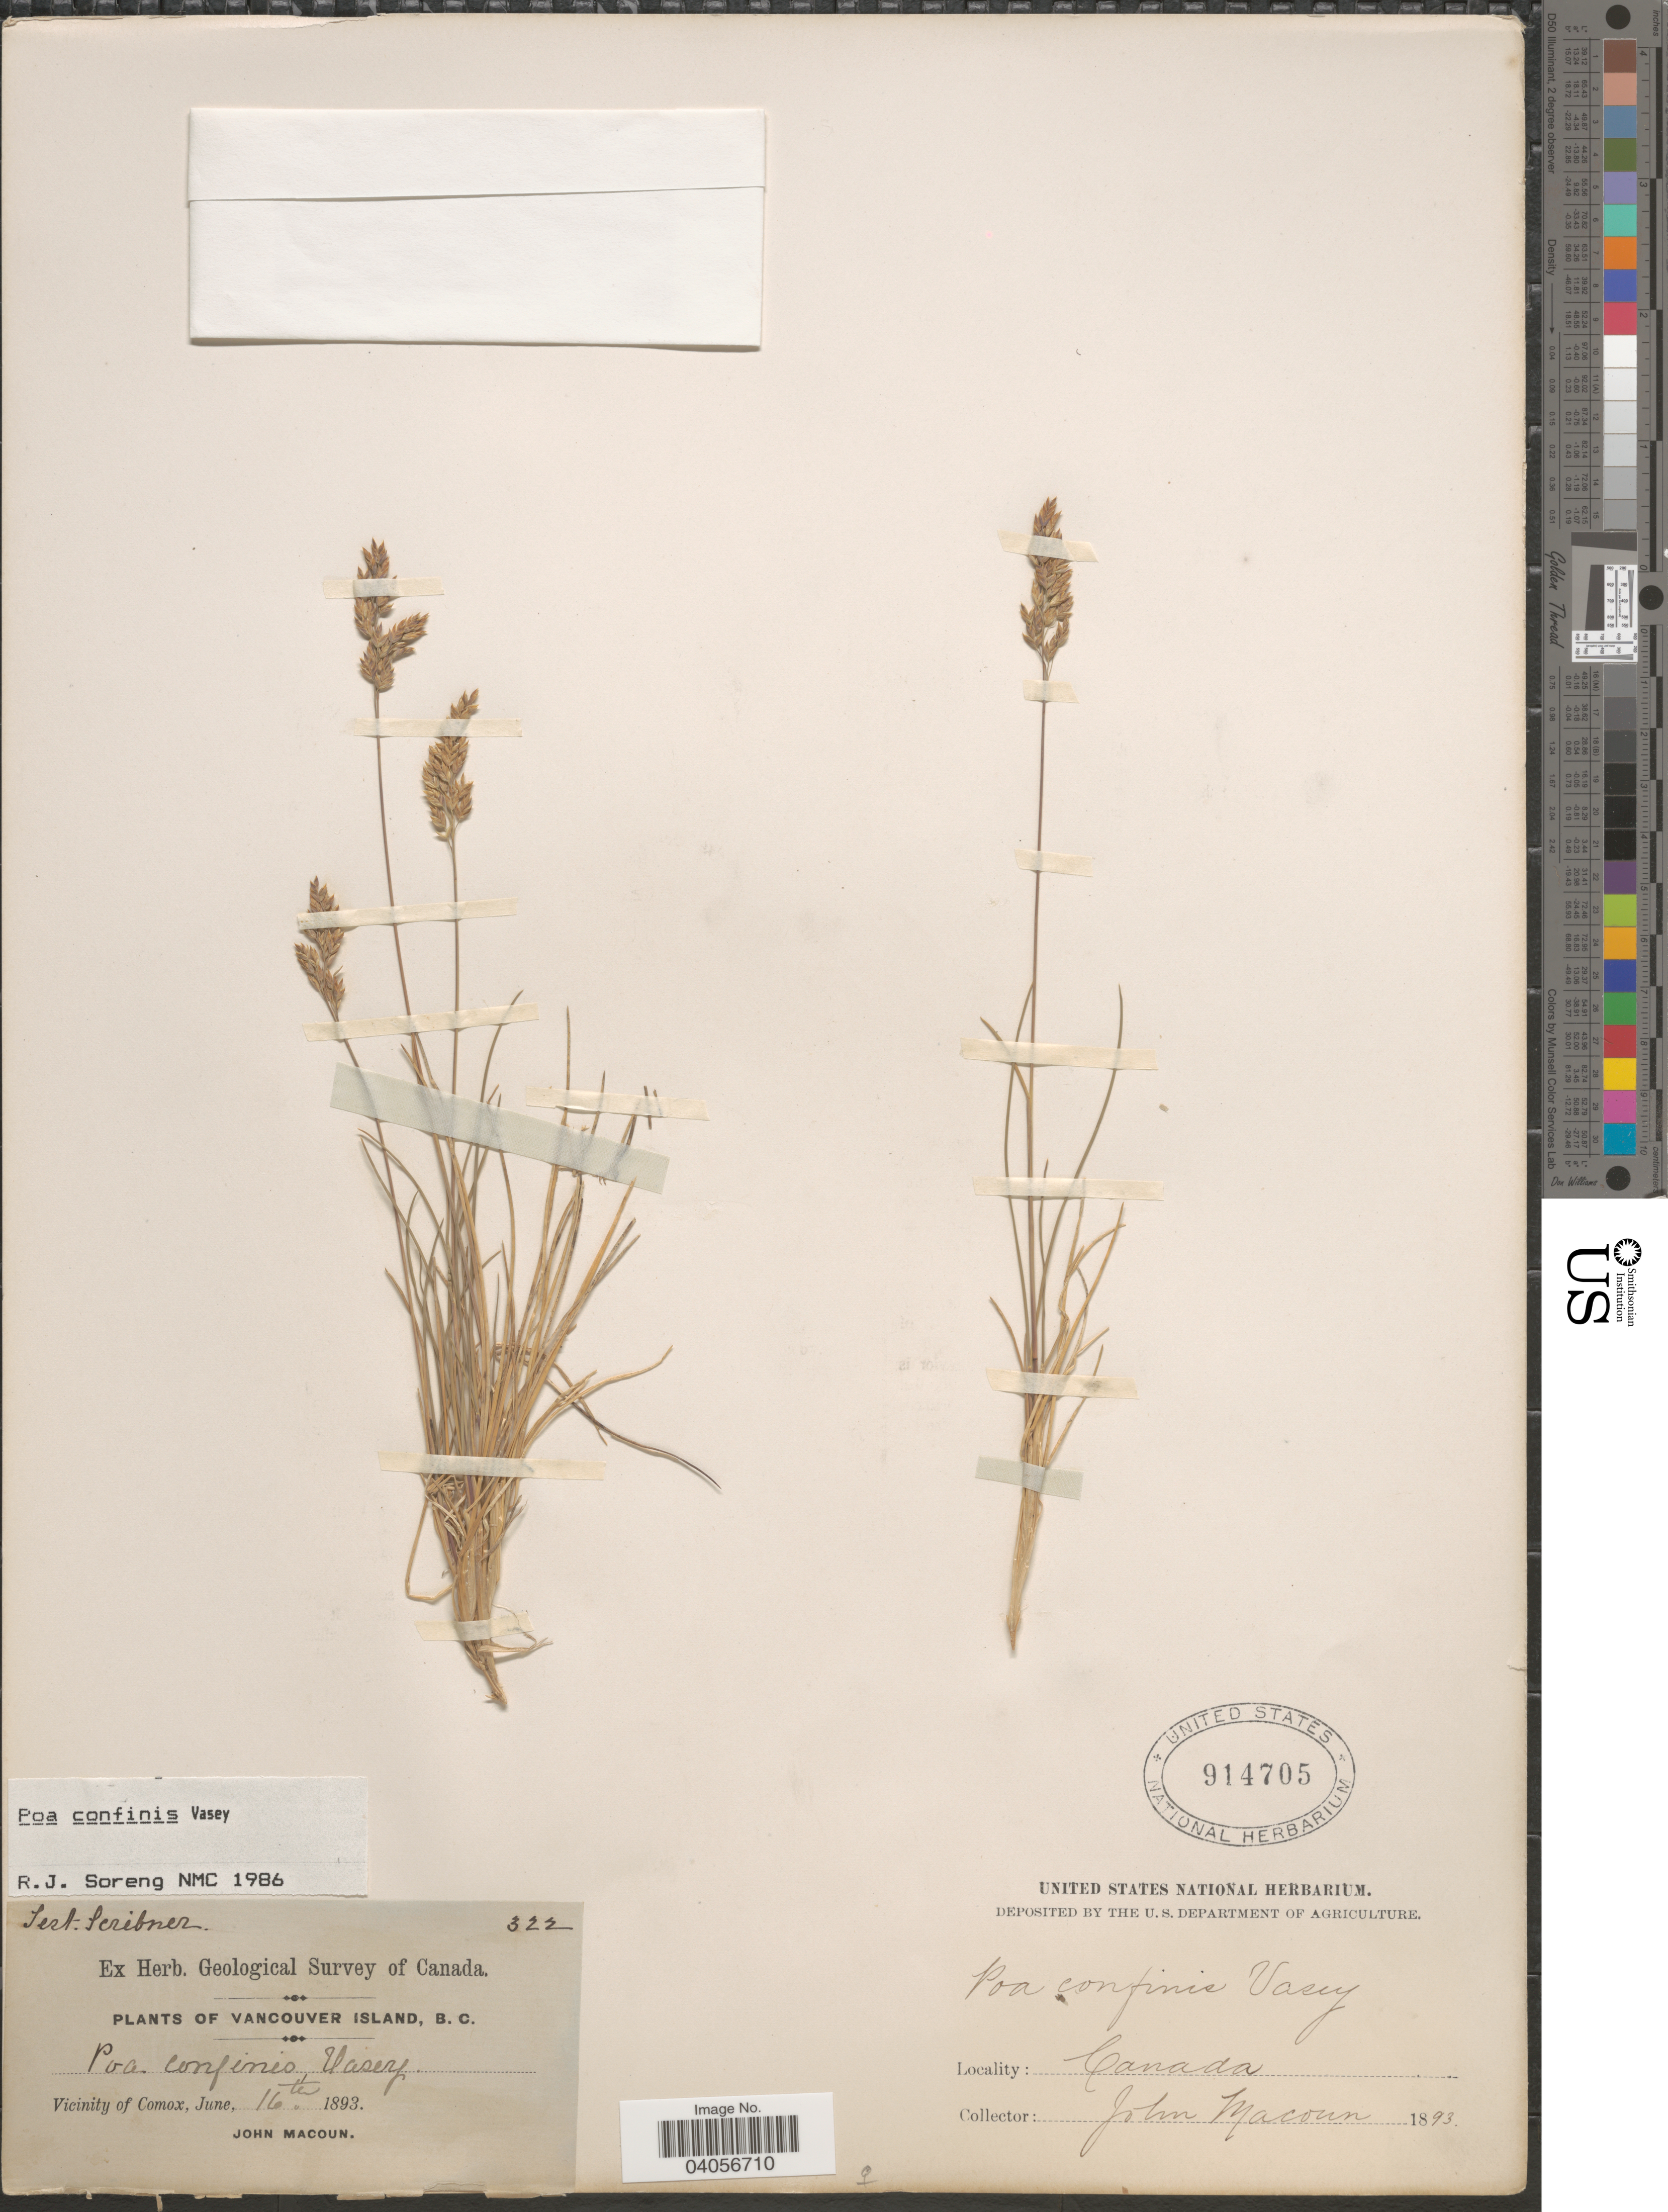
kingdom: Plantae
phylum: Tracheophyta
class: Liliopsida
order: Poales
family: Poaceae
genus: Poa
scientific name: Poa confinis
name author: Vasey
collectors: J. Macoun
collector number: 322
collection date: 1893-06-26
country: Canada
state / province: British Columbia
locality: Vancouver Island. Vicinity of Comox.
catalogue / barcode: US 914705